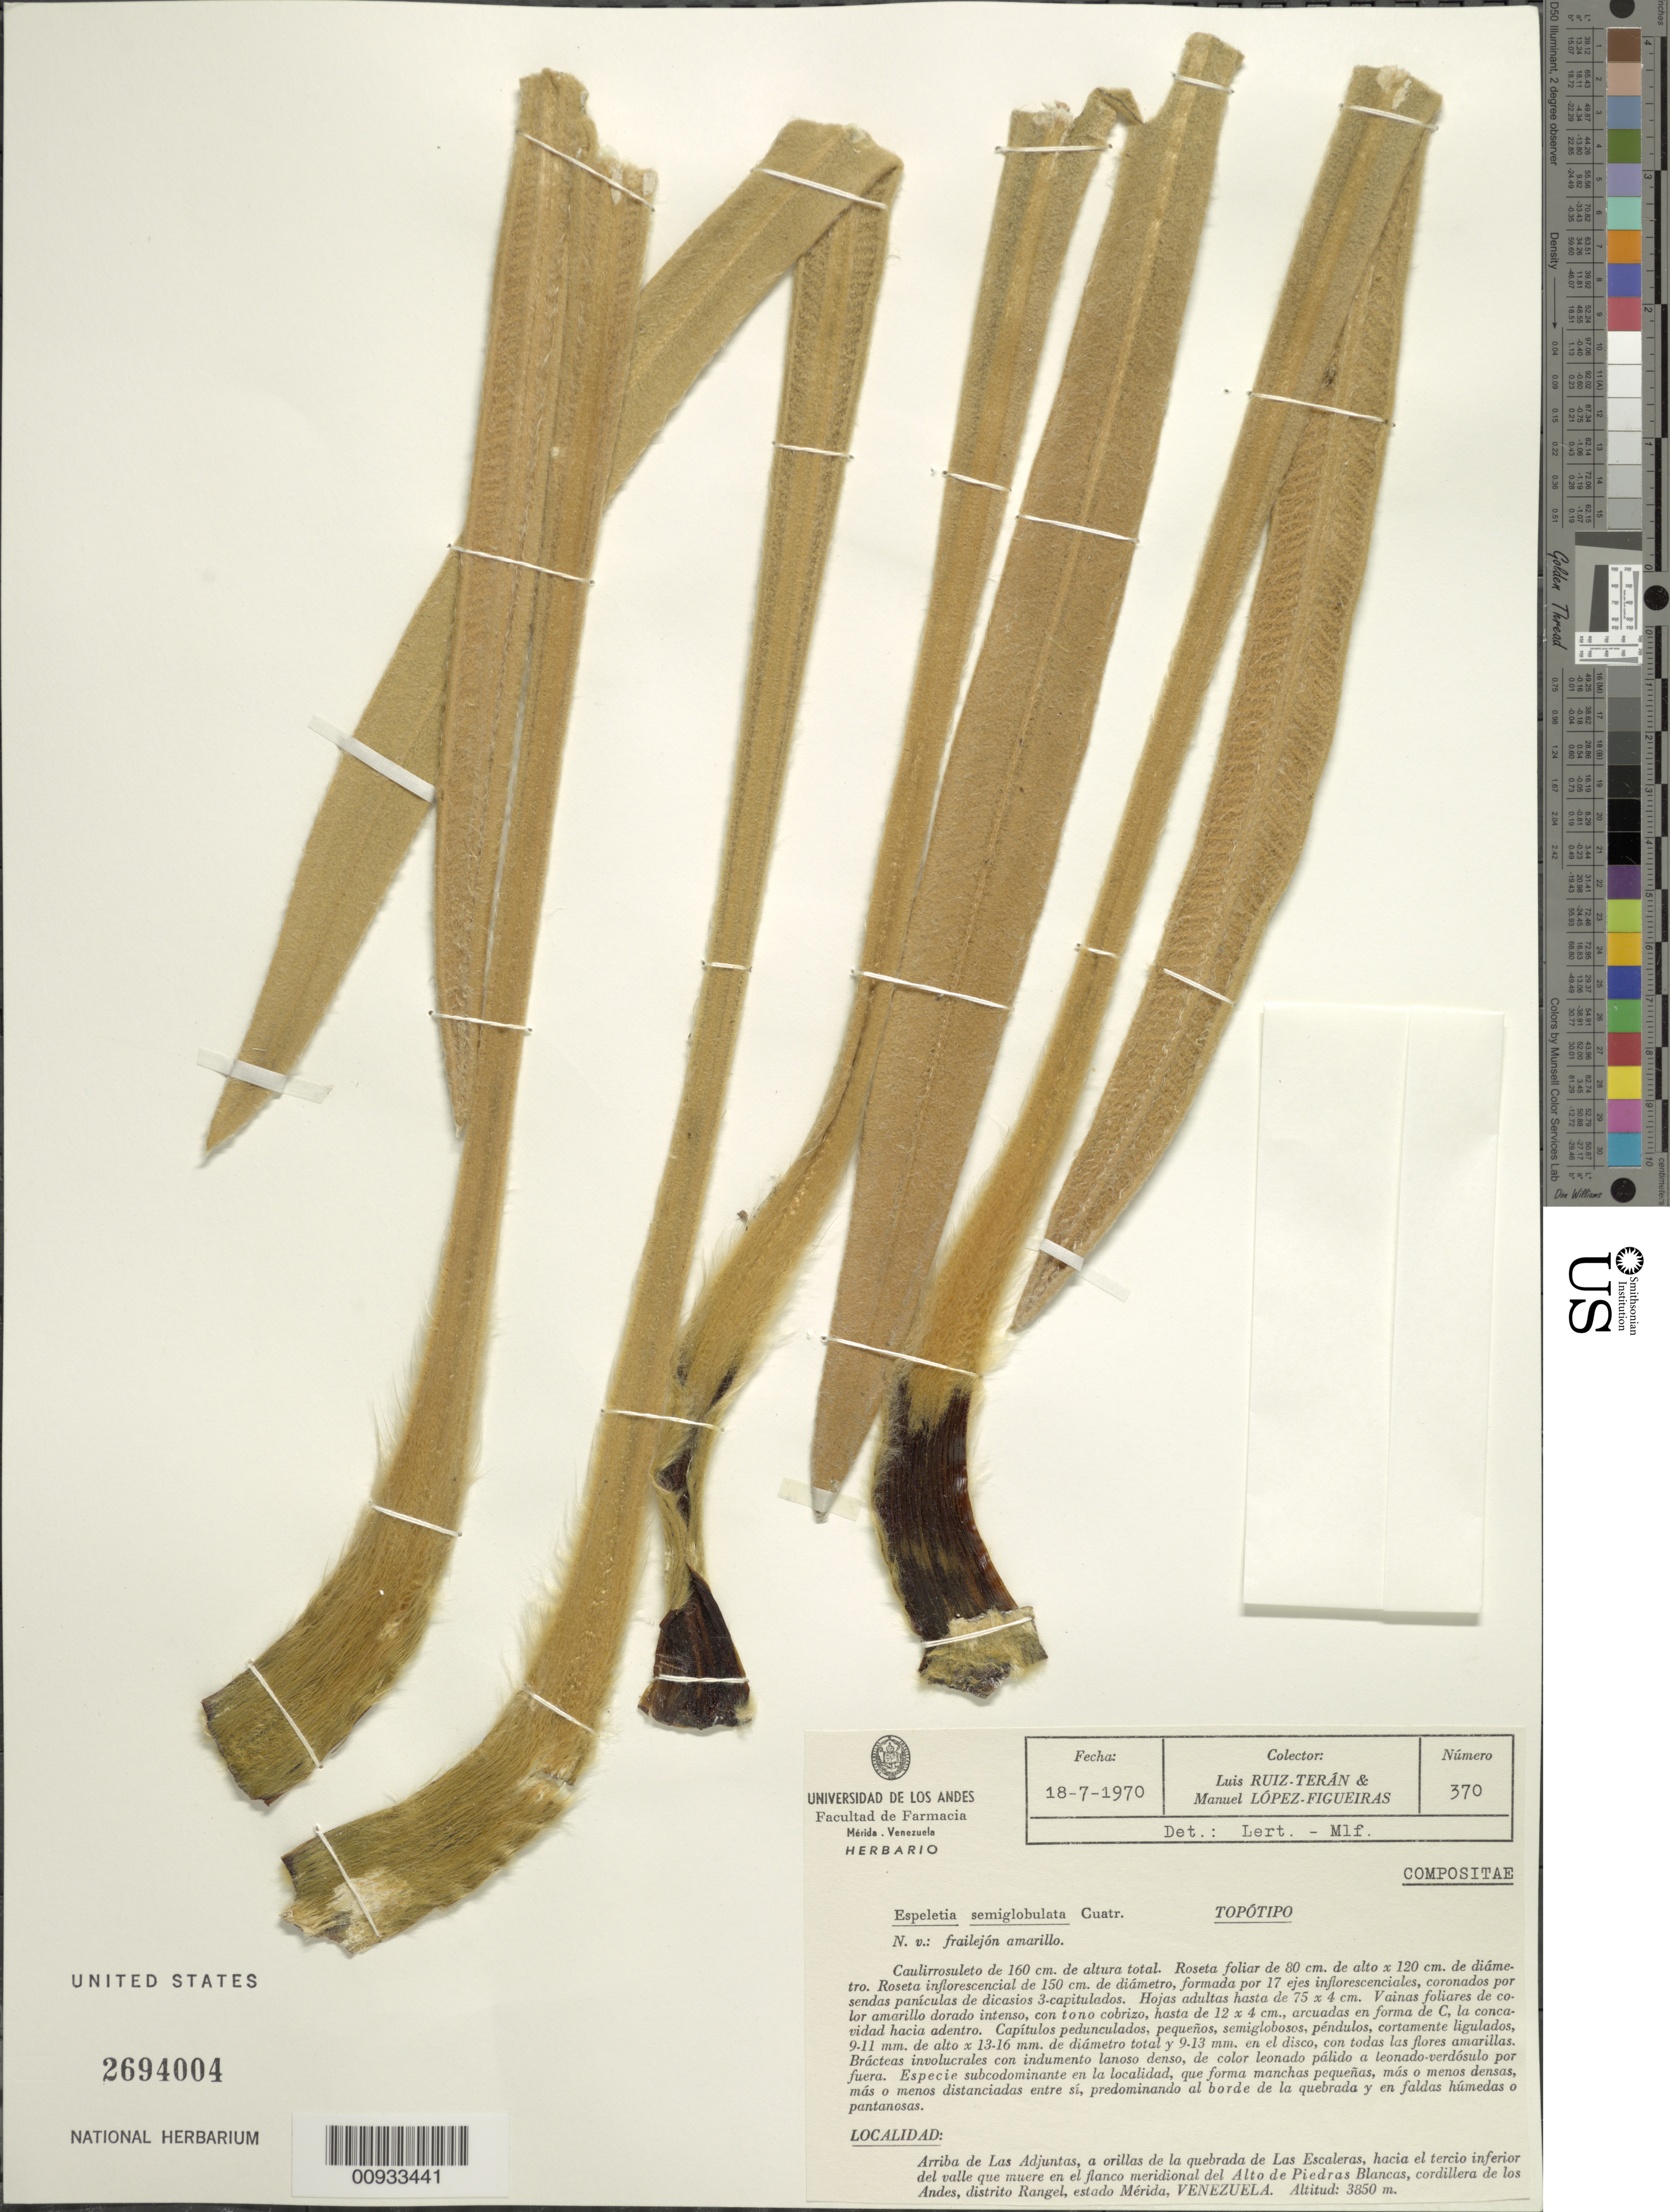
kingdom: Plantae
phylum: Tracheophyta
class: Magnoliopsida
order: Asterales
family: Asteraceae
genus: Espeletia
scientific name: Espeletia semiglobulata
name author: Cuatrec.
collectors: L. Teran & M. López Figueiras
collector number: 370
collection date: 1970-07-18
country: Venezuela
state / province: Mérida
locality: Arriba deLas Adjuntas, a orillas de la quebrada de Las Escaleras, hacia el tercio inferior del valle que muere en el flanco meridional del Alto de Piedras Blancas, Cordillera de Los Andes, Distrito Rangel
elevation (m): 3850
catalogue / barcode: US 2694004